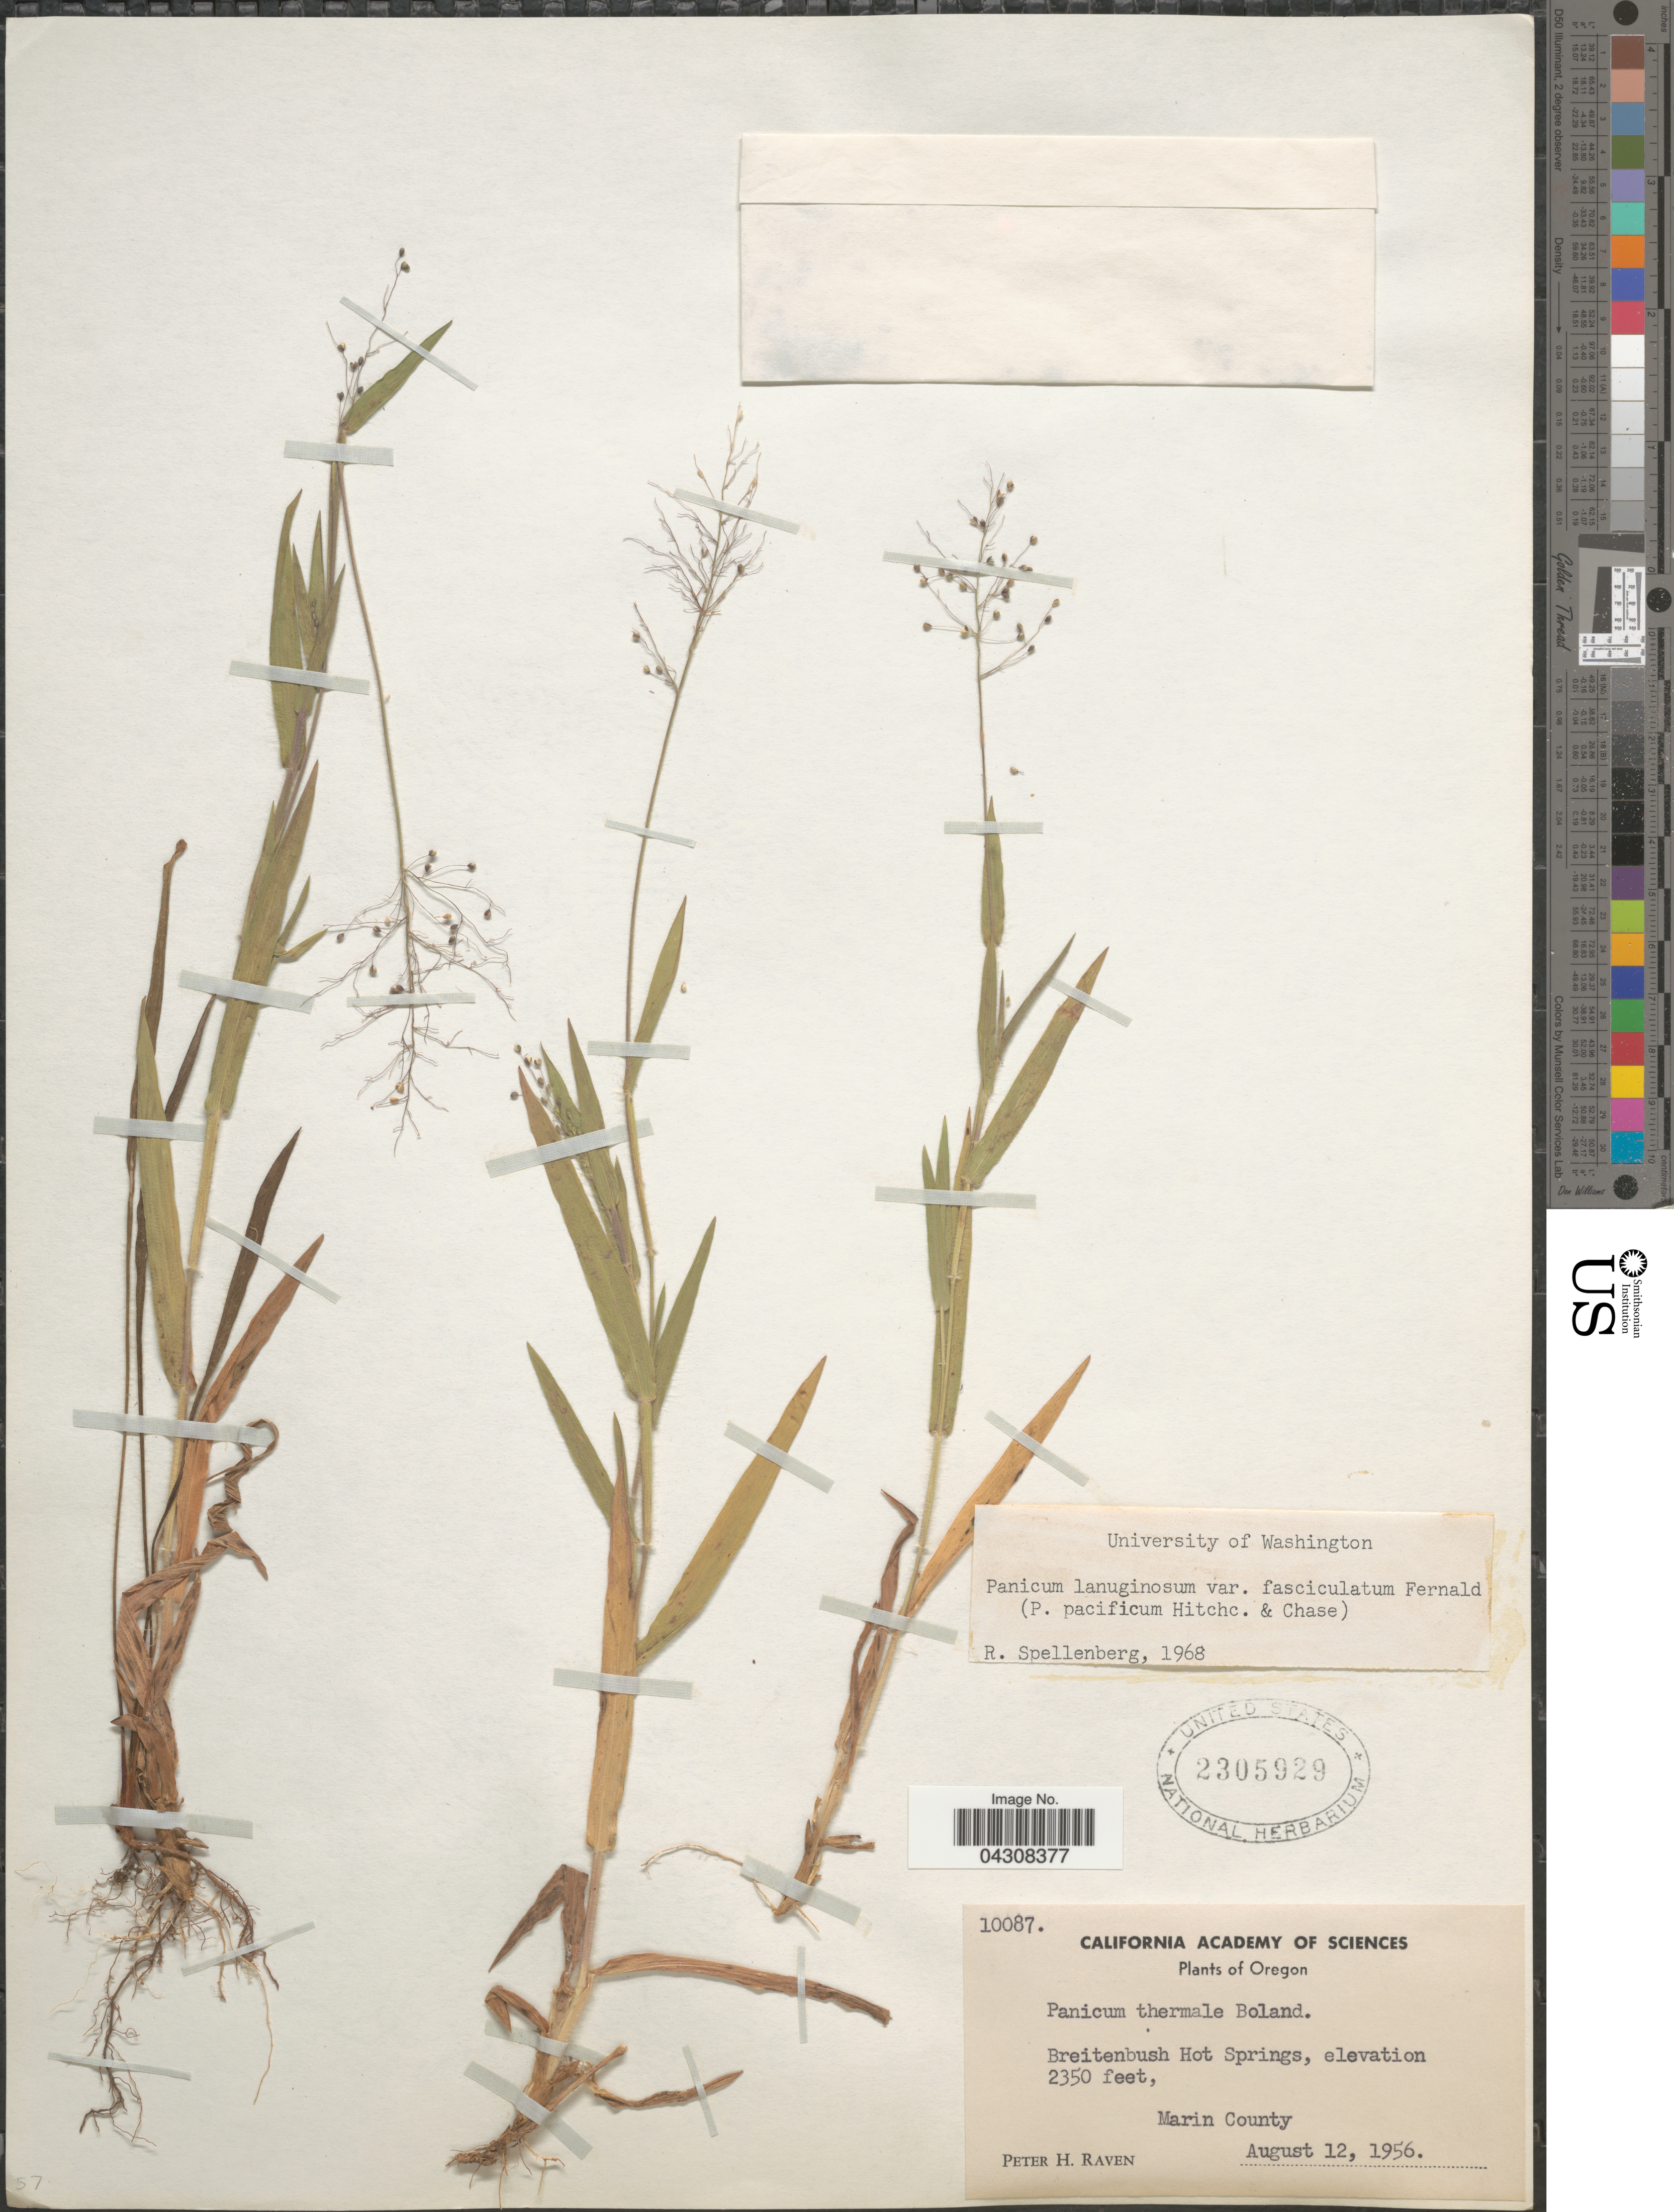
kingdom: Plantae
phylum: Tracheophyta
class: Liliopsida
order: Poales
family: Poaceae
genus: Dichanthelium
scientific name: Dichanthelium acuminatum var. acuminatum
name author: (Sw.) Gould & C.A. Clark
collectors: P. Raven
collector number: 10087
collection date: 1956-08-12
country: United States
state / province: Oregon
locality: Breitenbush Hot Springs. Marin County.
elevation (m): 716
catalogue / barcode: US 2305929